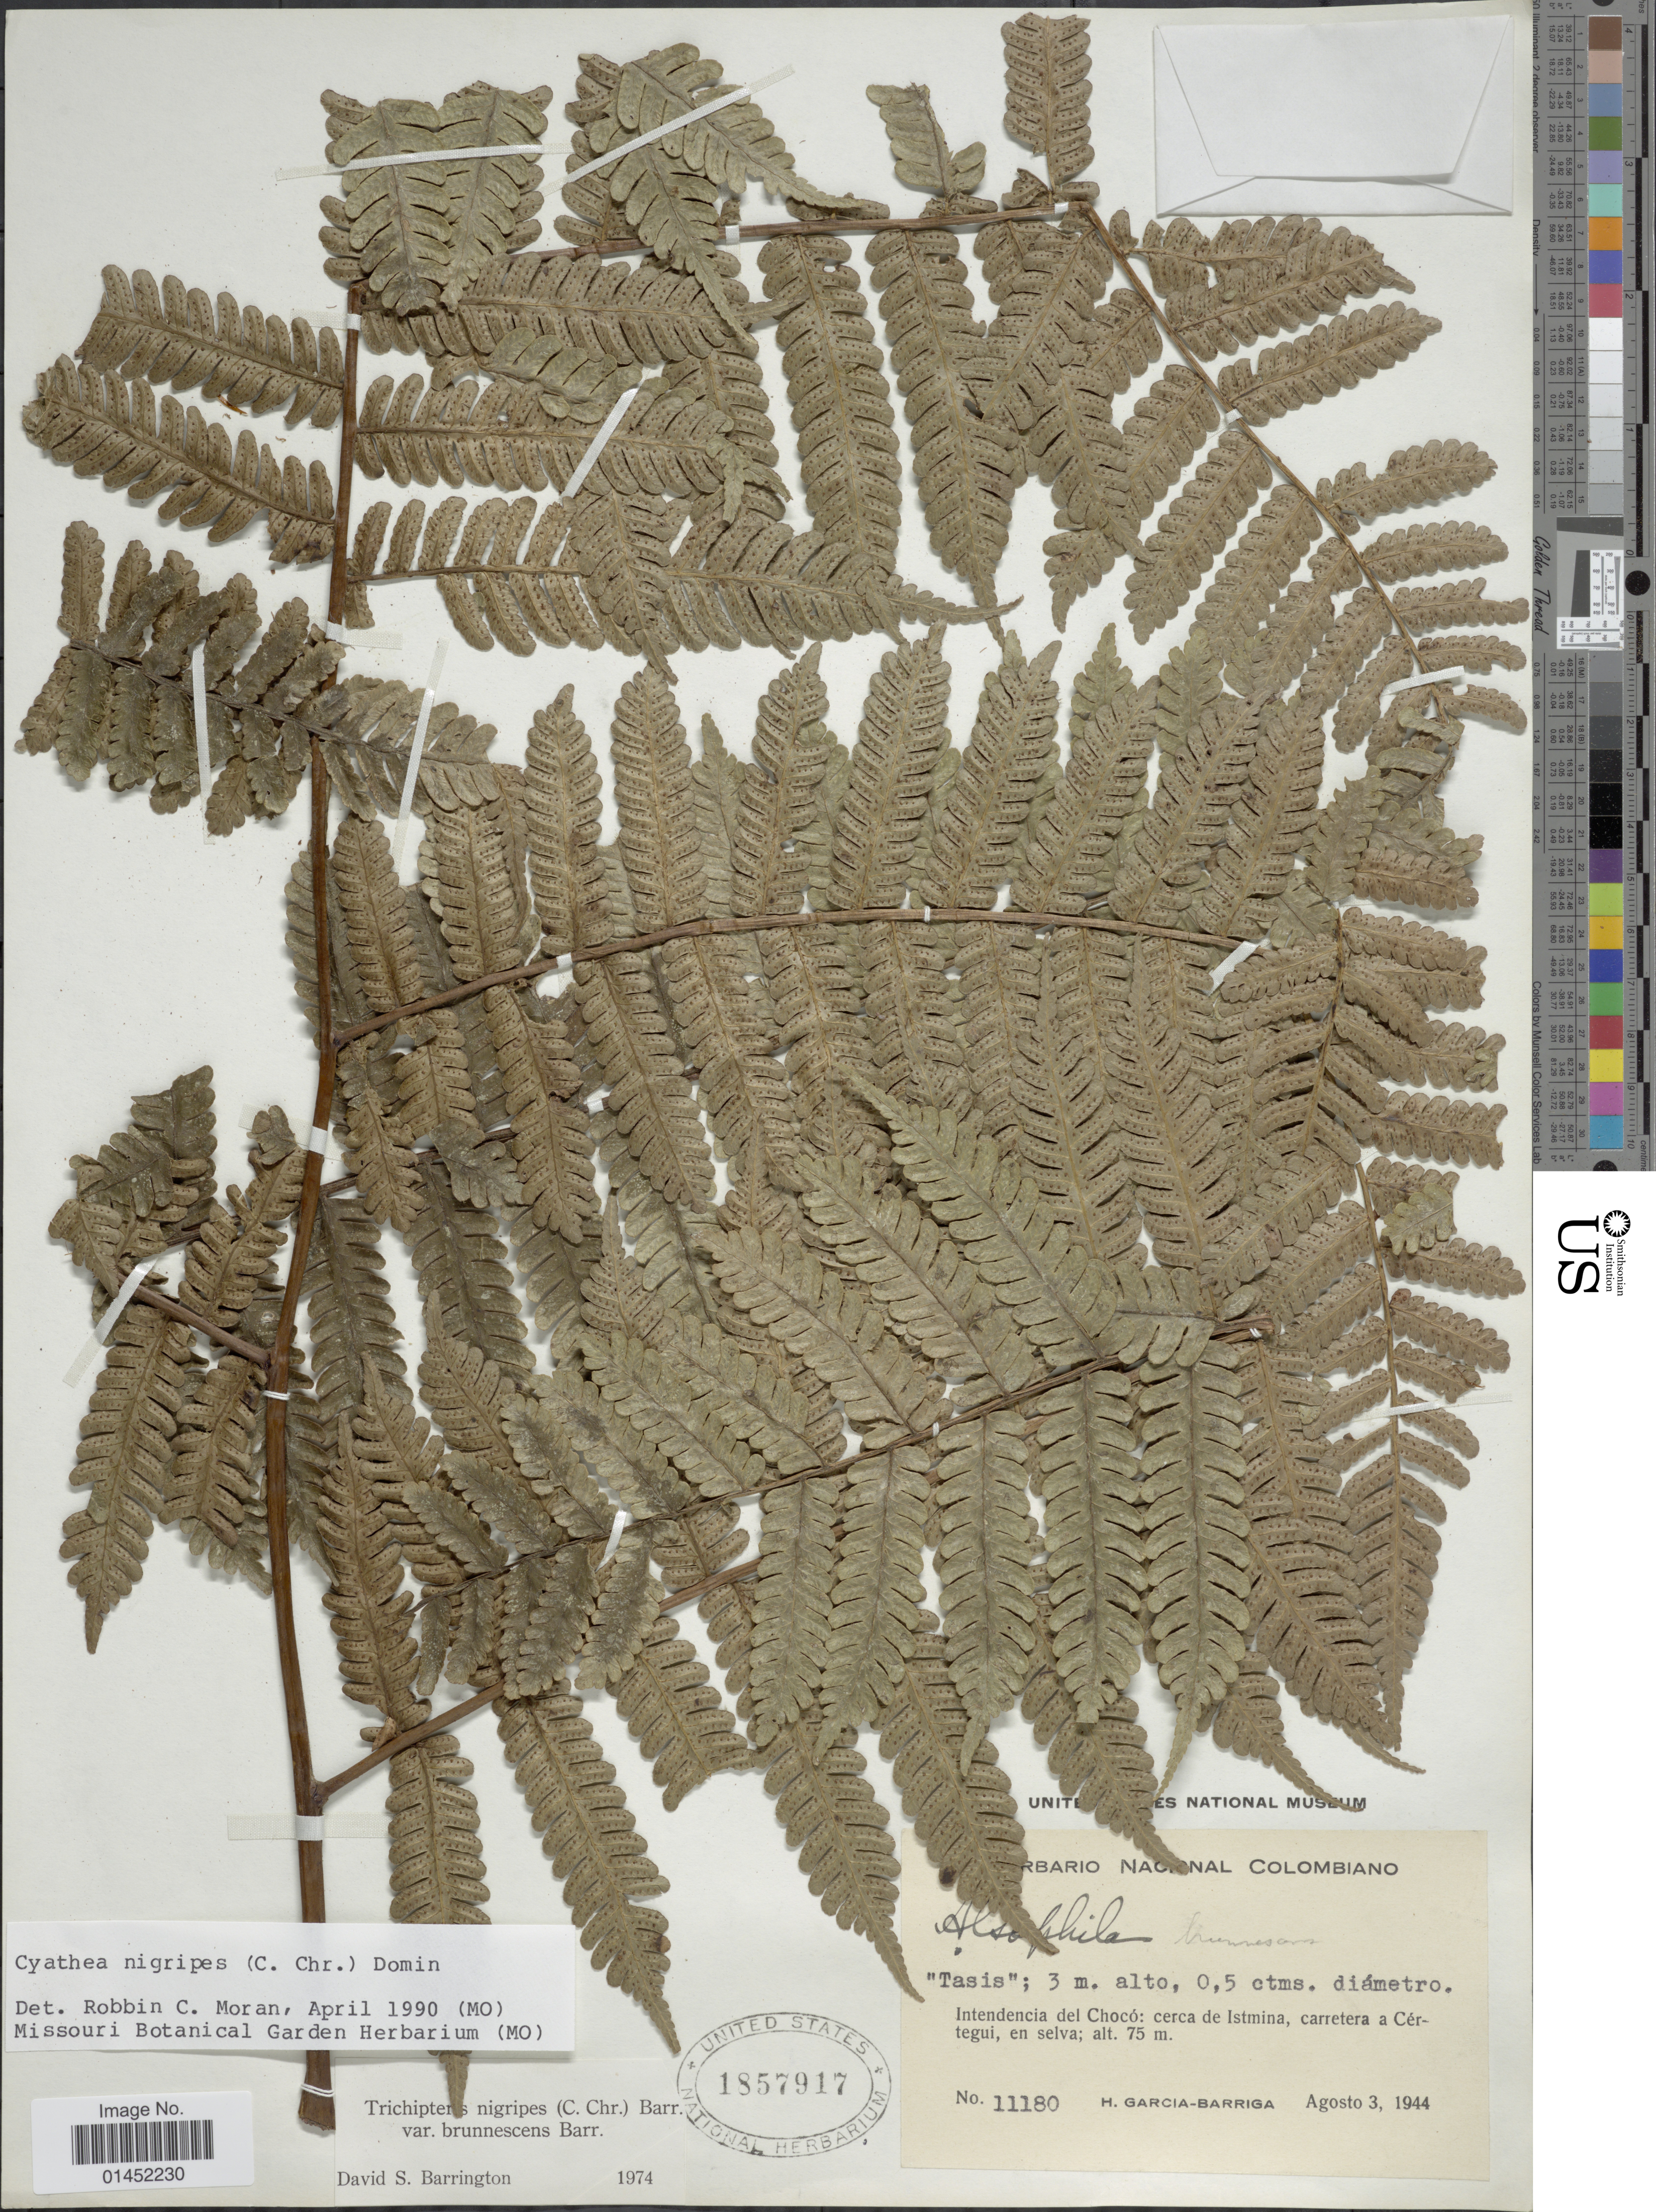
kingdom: Plantae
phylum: Tracheophyta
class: Polypodiopsida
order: Cyatheales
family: Cyatheaceae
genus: Cyathea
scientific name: Cyathea nigripes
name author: (C. Chr.) Domin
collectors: H. García Barriga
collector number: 11180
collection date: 1944-08-03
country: Colombia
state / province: Chocó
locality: Intendencia del Chocó: cerca de Istmina, carretera a Cértegui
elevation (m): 75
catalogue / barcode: US 1857917